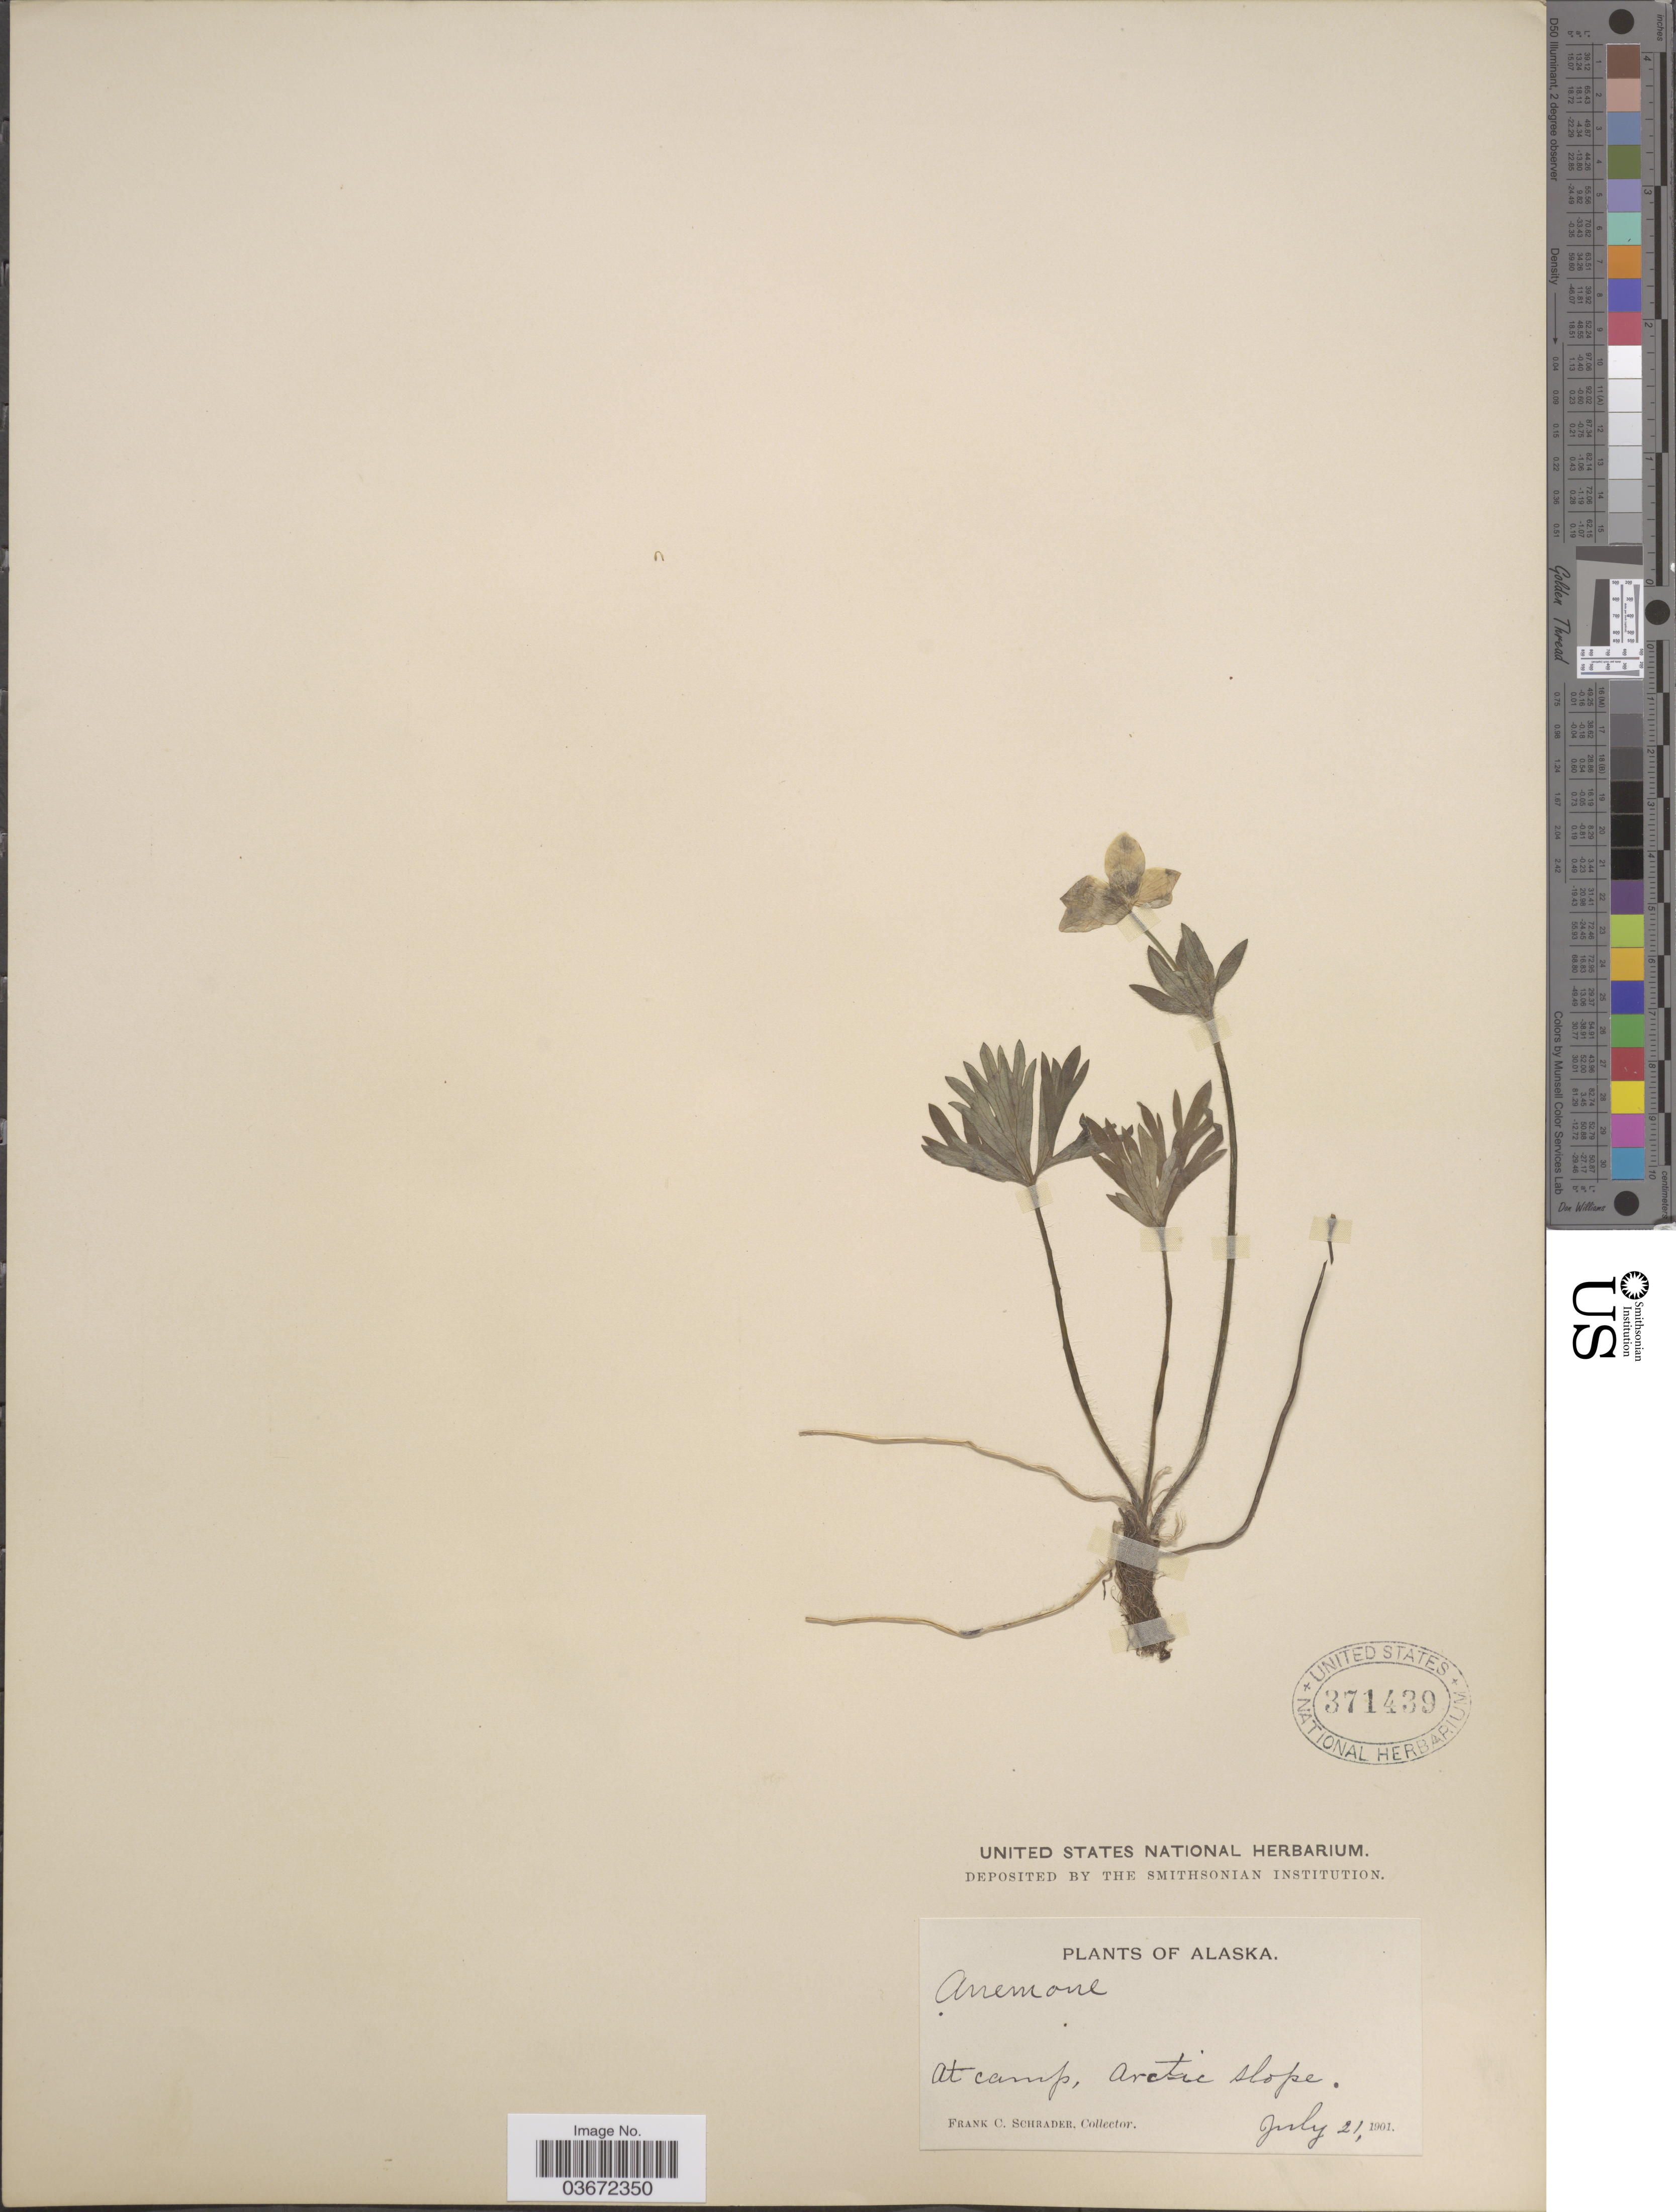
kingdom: Plantae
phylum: Tracheophyta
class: Magnoliopsida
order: Ranunculales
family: Ranunculaceae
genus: Anemone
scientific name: Anemone narcissiflora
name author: L.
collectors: F. C. Schrader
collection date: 1901-07-21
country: United States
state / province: Alaska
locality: At camp, Arctic slope.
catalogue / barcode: US 371439